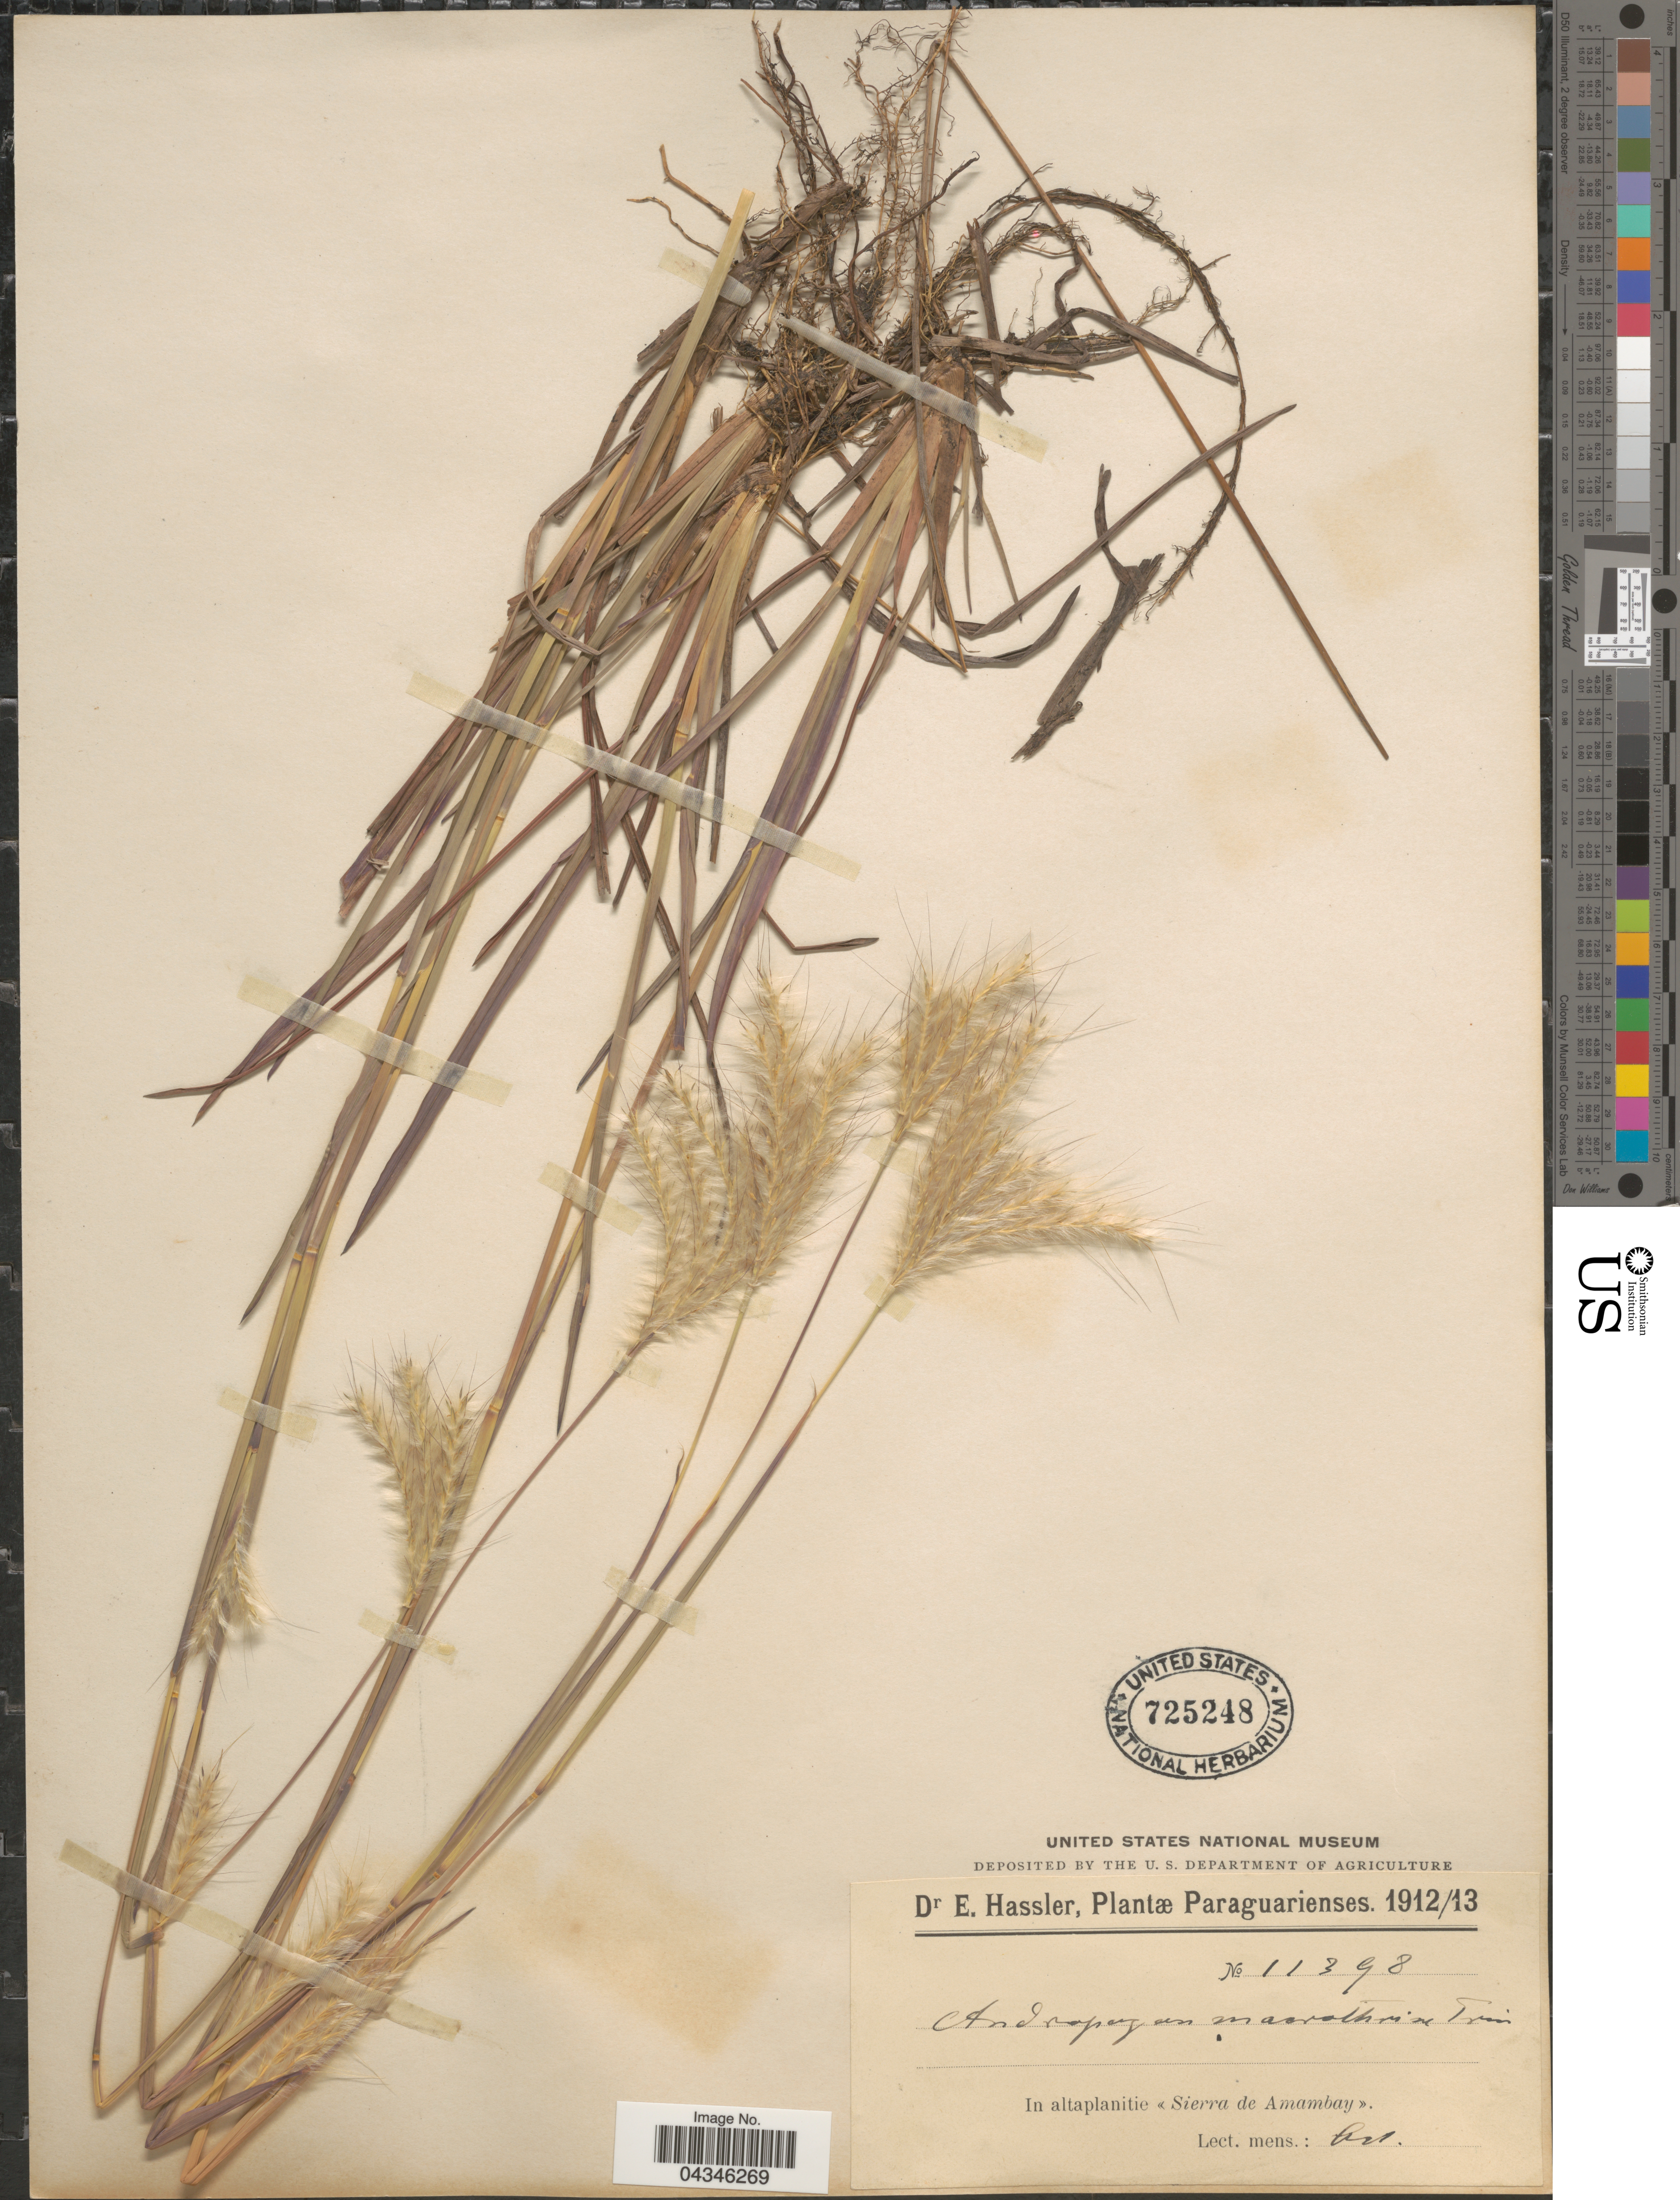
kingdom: Plantae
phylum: Tracheophyta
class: Liliopsida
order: Poales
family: Poaceae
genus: Andropogon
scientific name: Andropogon macrothrix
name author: Trin.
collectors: E. Hassler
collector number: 11398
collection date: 1912-10/1913-10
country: Paraguay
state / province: Amambay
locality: In altaplanitie <Sierra de Amambay>.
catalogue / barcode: US 725248